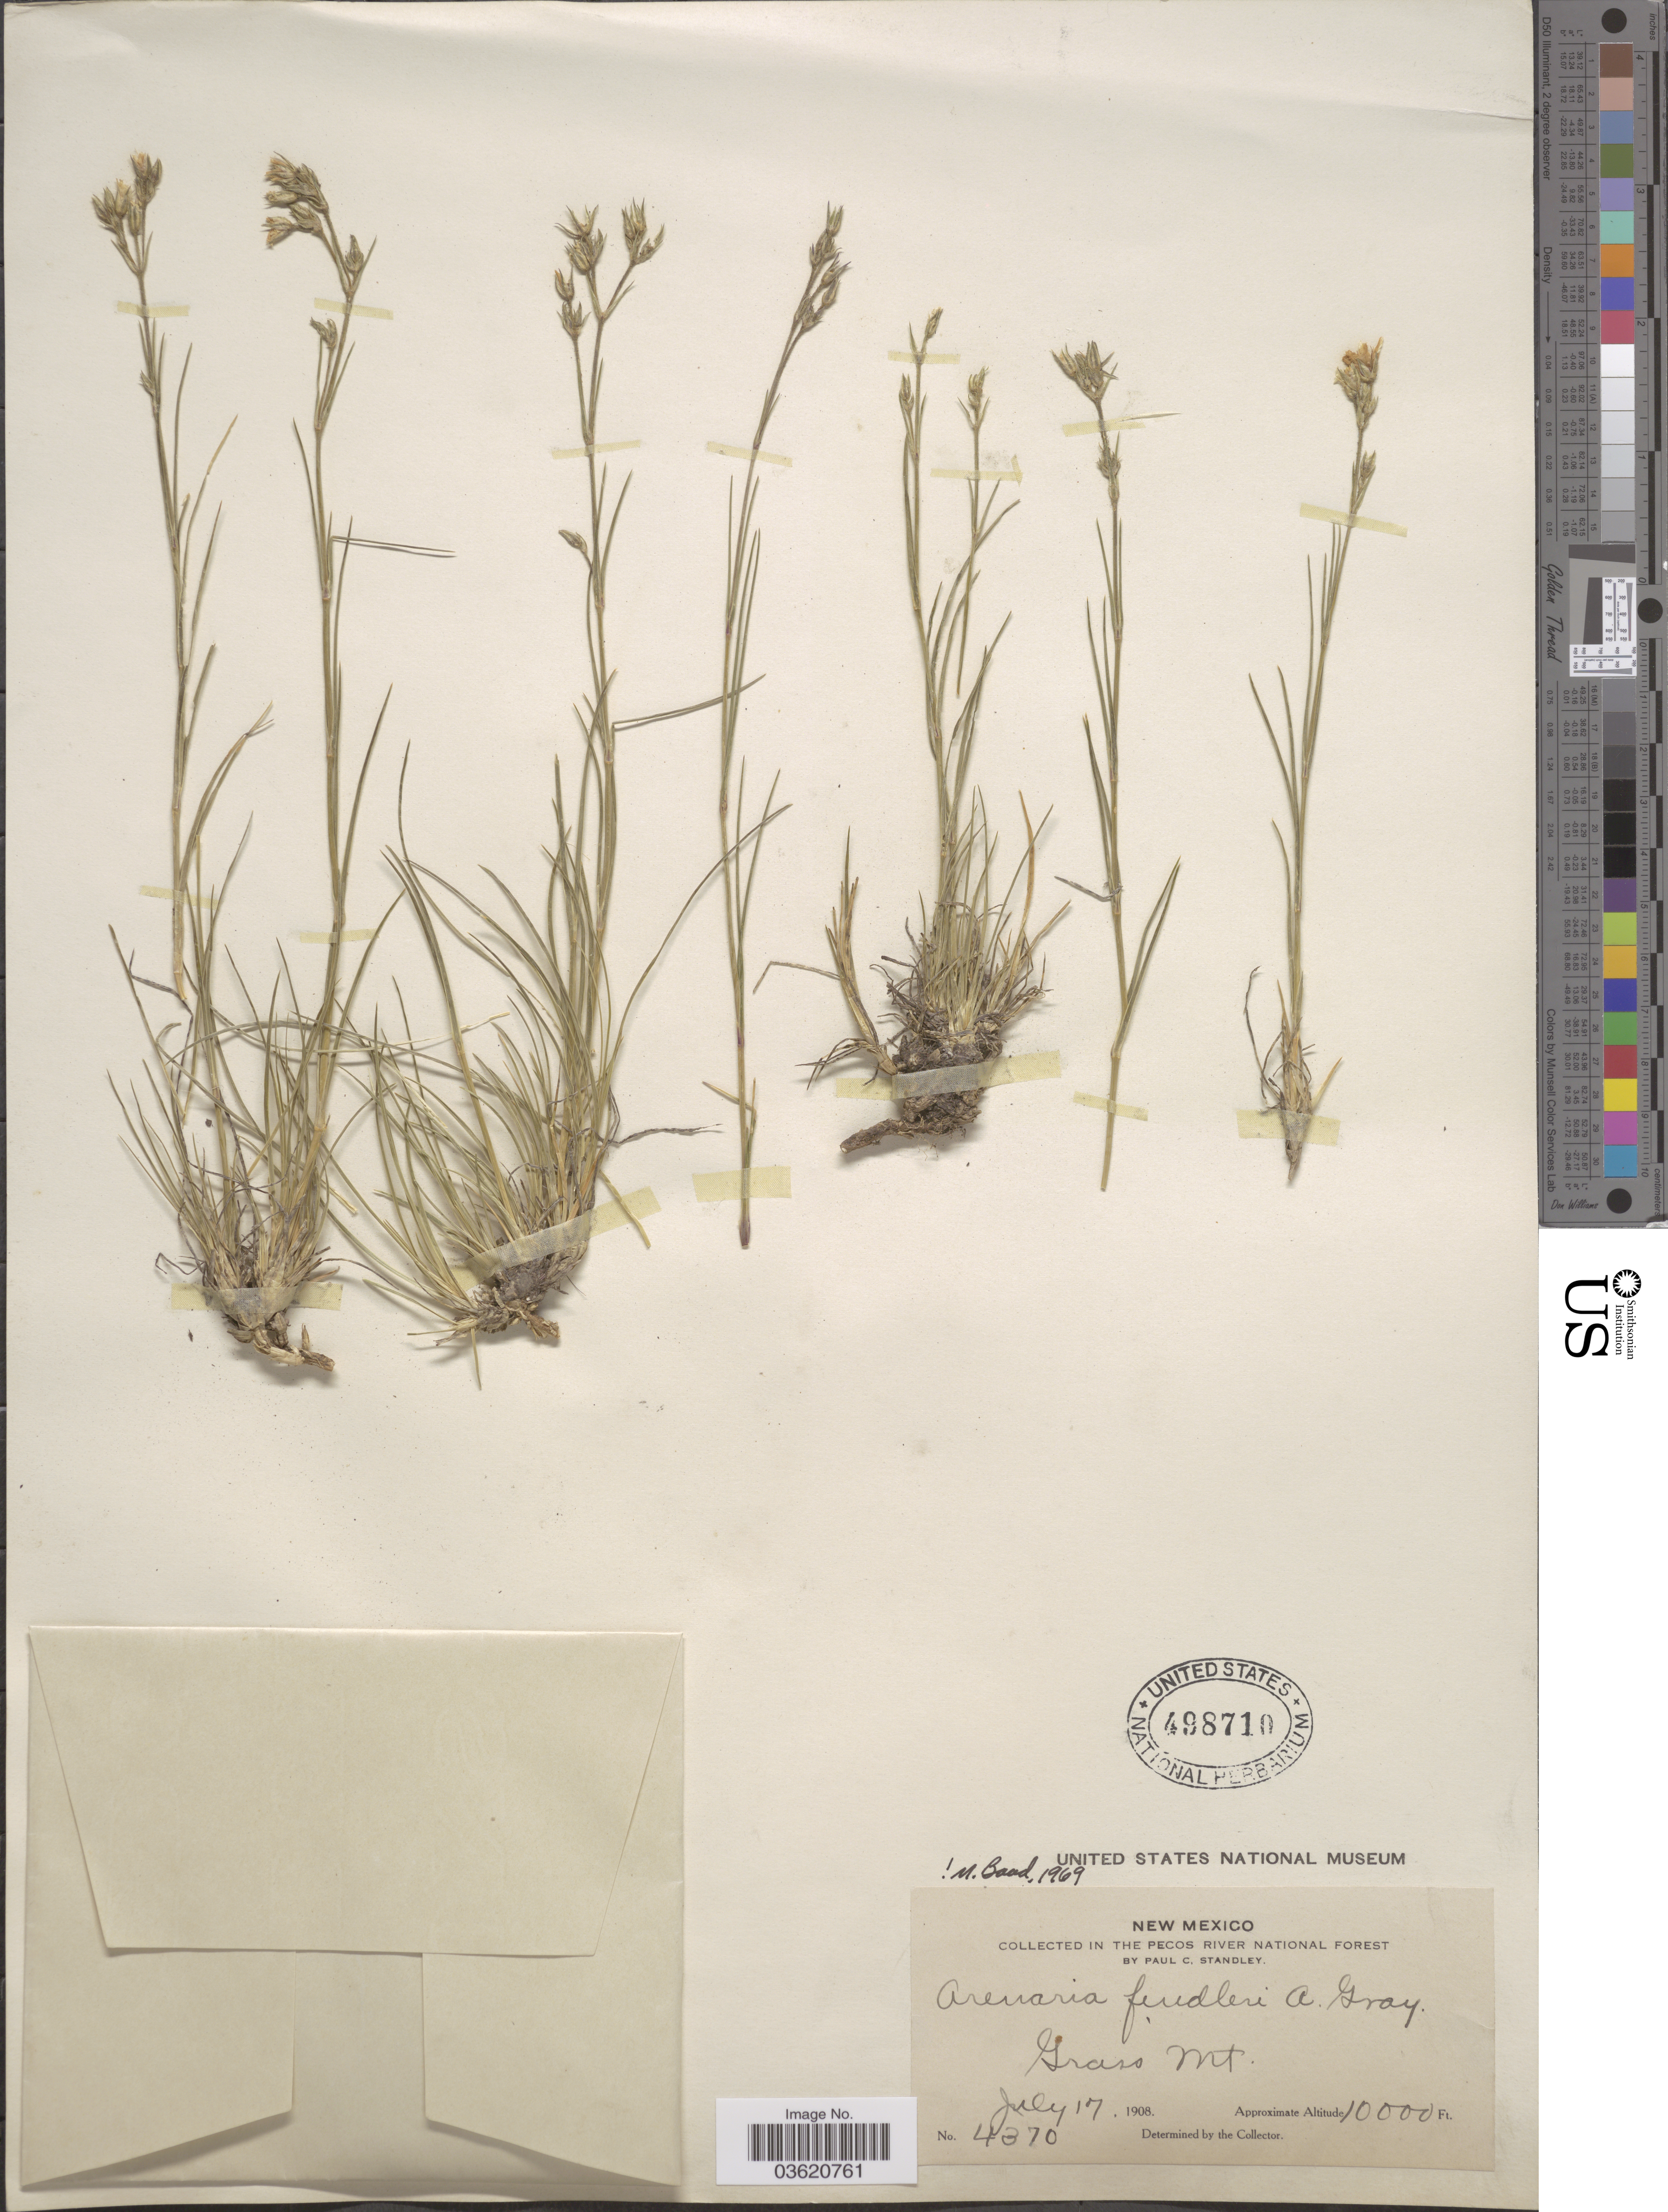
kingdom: Plantae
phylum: Tracheophyta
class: Magnoliopsida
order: Caryophyllales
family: Caryophyllaceae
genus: Eremogone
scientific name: Eremogone fendleri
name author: (A. Gray) Ikonn.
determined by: U.S. National Herbarium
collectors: P. C. Standley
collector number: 4370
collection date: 1908-07-17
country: United States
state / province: New Mexico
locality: In the Pecos River National Forest. Grass Mt.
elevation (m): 3048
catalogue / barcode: US 498710